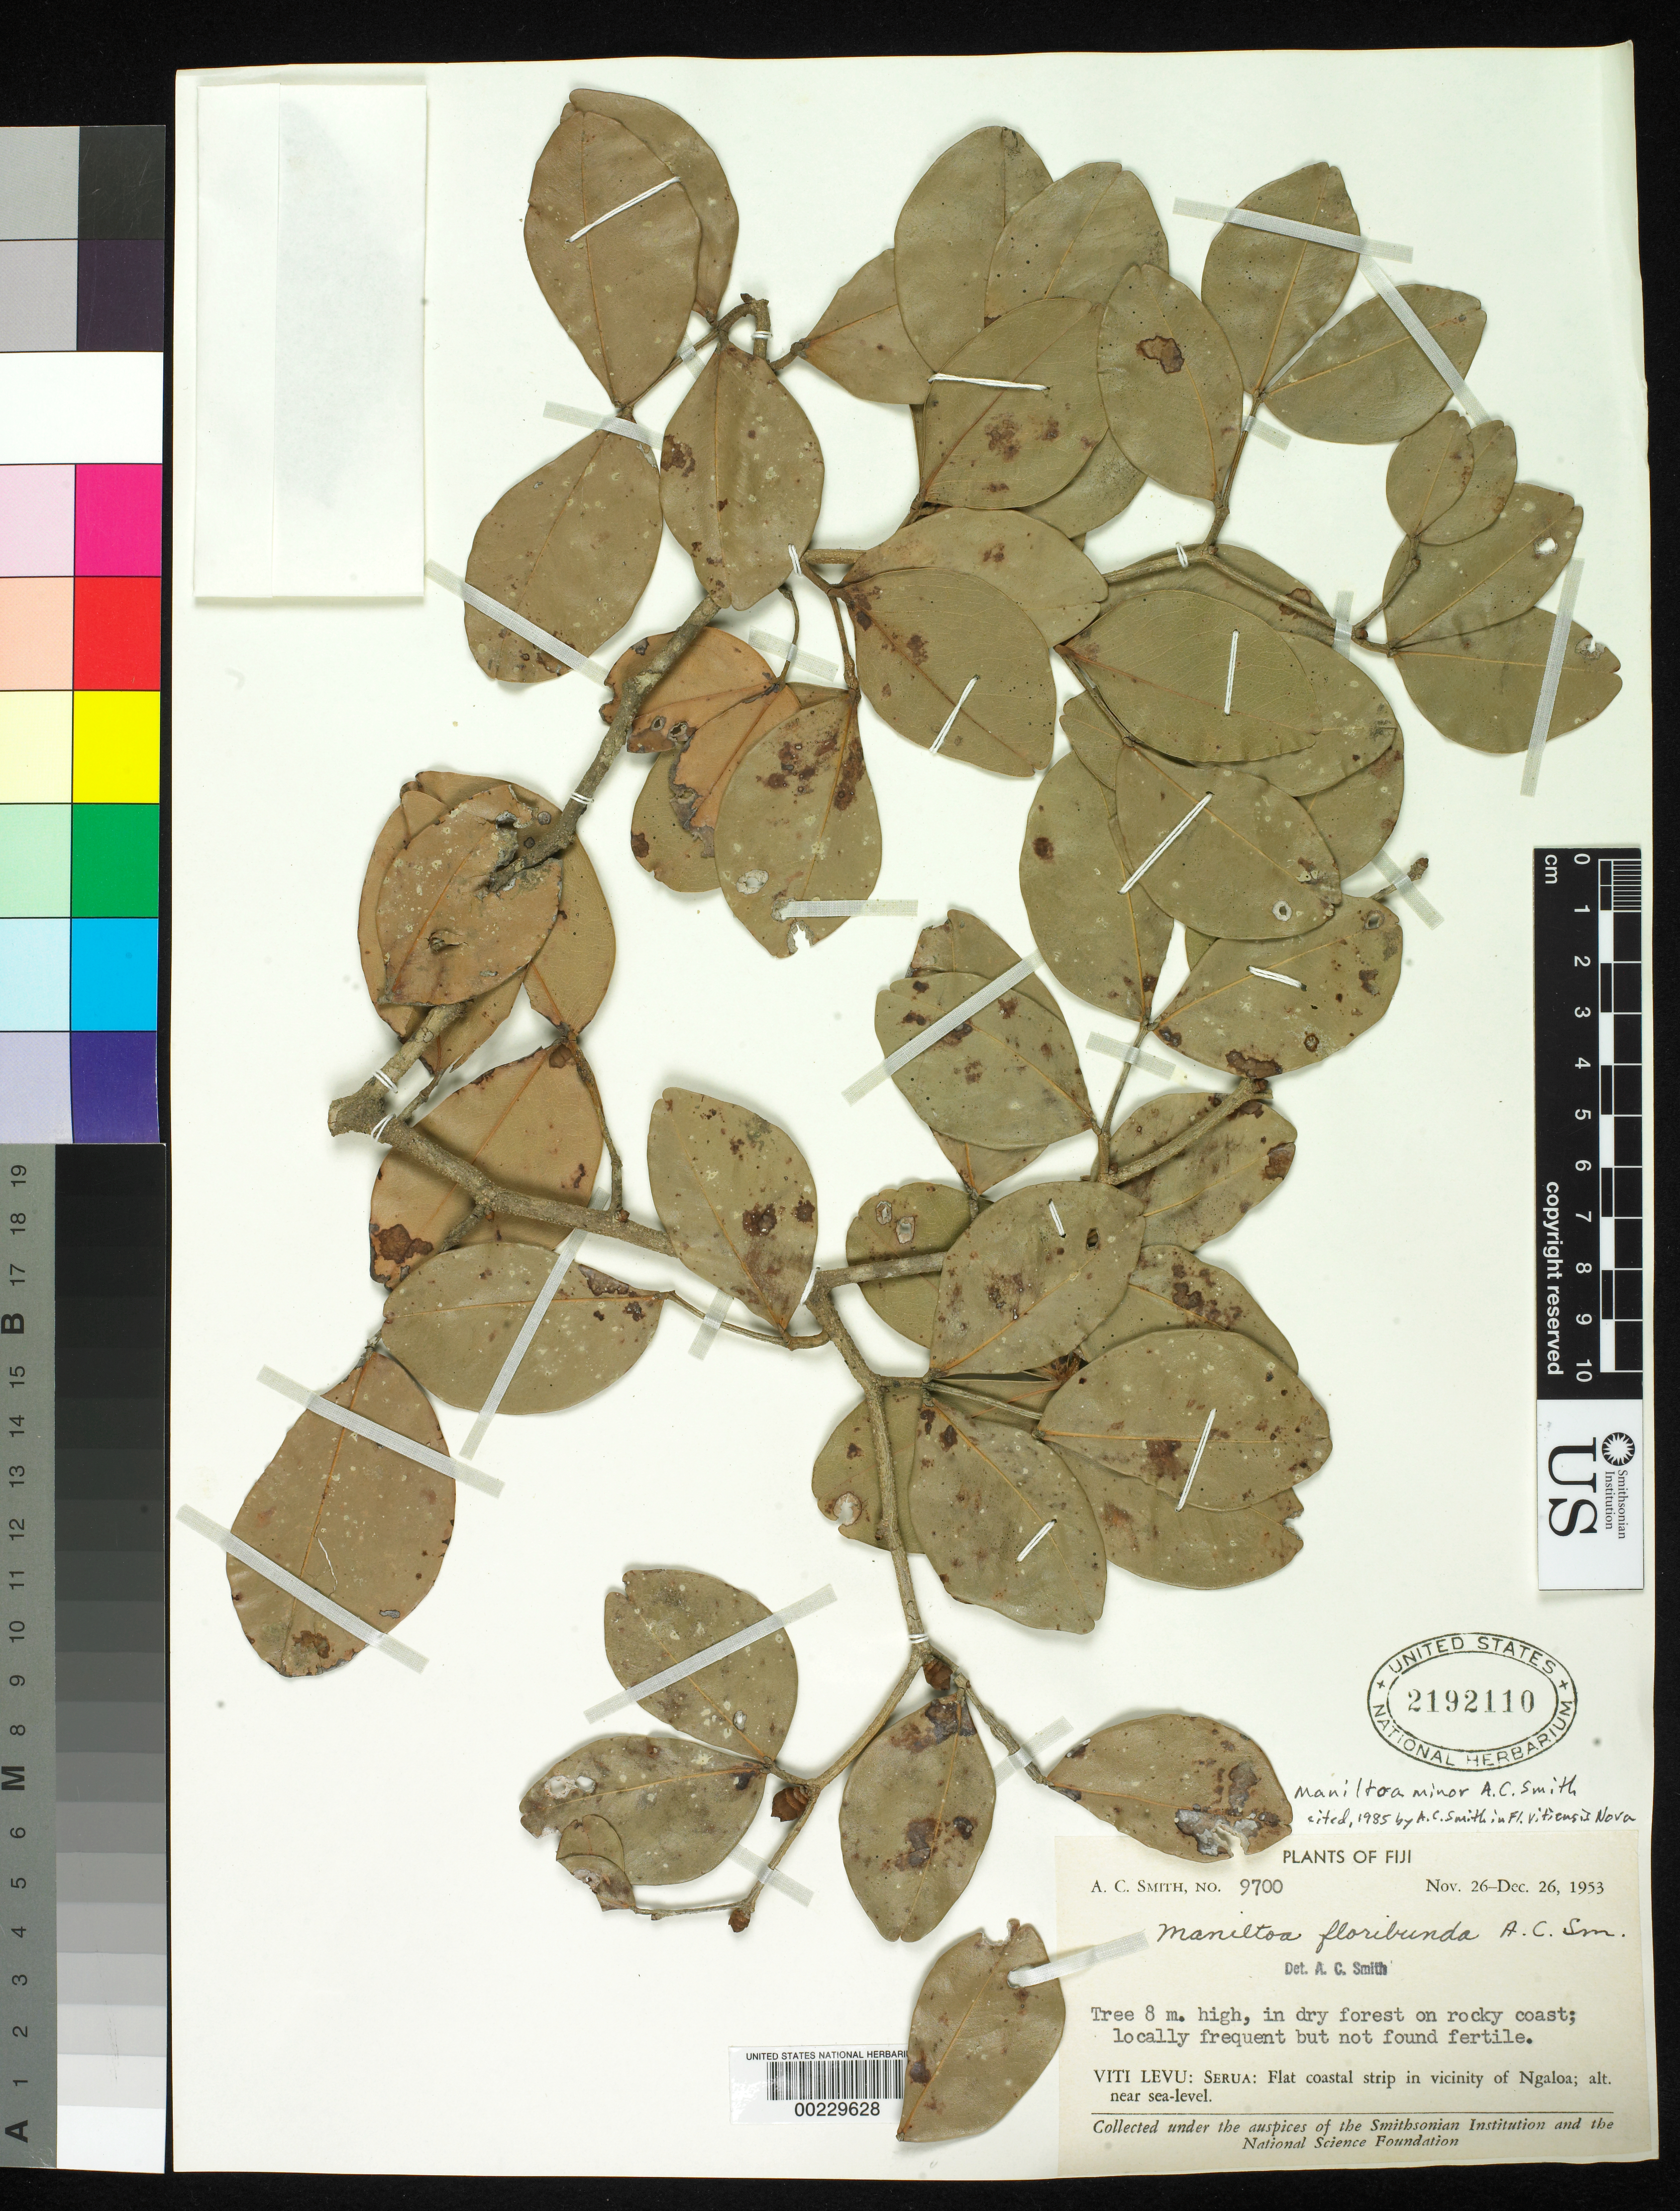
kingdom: Plantae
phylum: Tracheophyta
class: Magnoliopsida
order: Fabales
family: Fabaceae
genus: Maniltoa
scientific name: Maniltoa minor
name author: A.C. Sm.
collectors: A. C. Smith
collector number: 9700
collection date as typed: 26 Nov 1953 to 26 Dec 1953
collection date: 1953-11-26/1953-12-26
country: Fiji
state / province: Central Division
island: Viti Levu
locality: Serua Prov.: flat ciastak strip in vicinity of ngaloa.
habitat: Dry forest on rocky coast.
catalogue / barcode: US 2192110